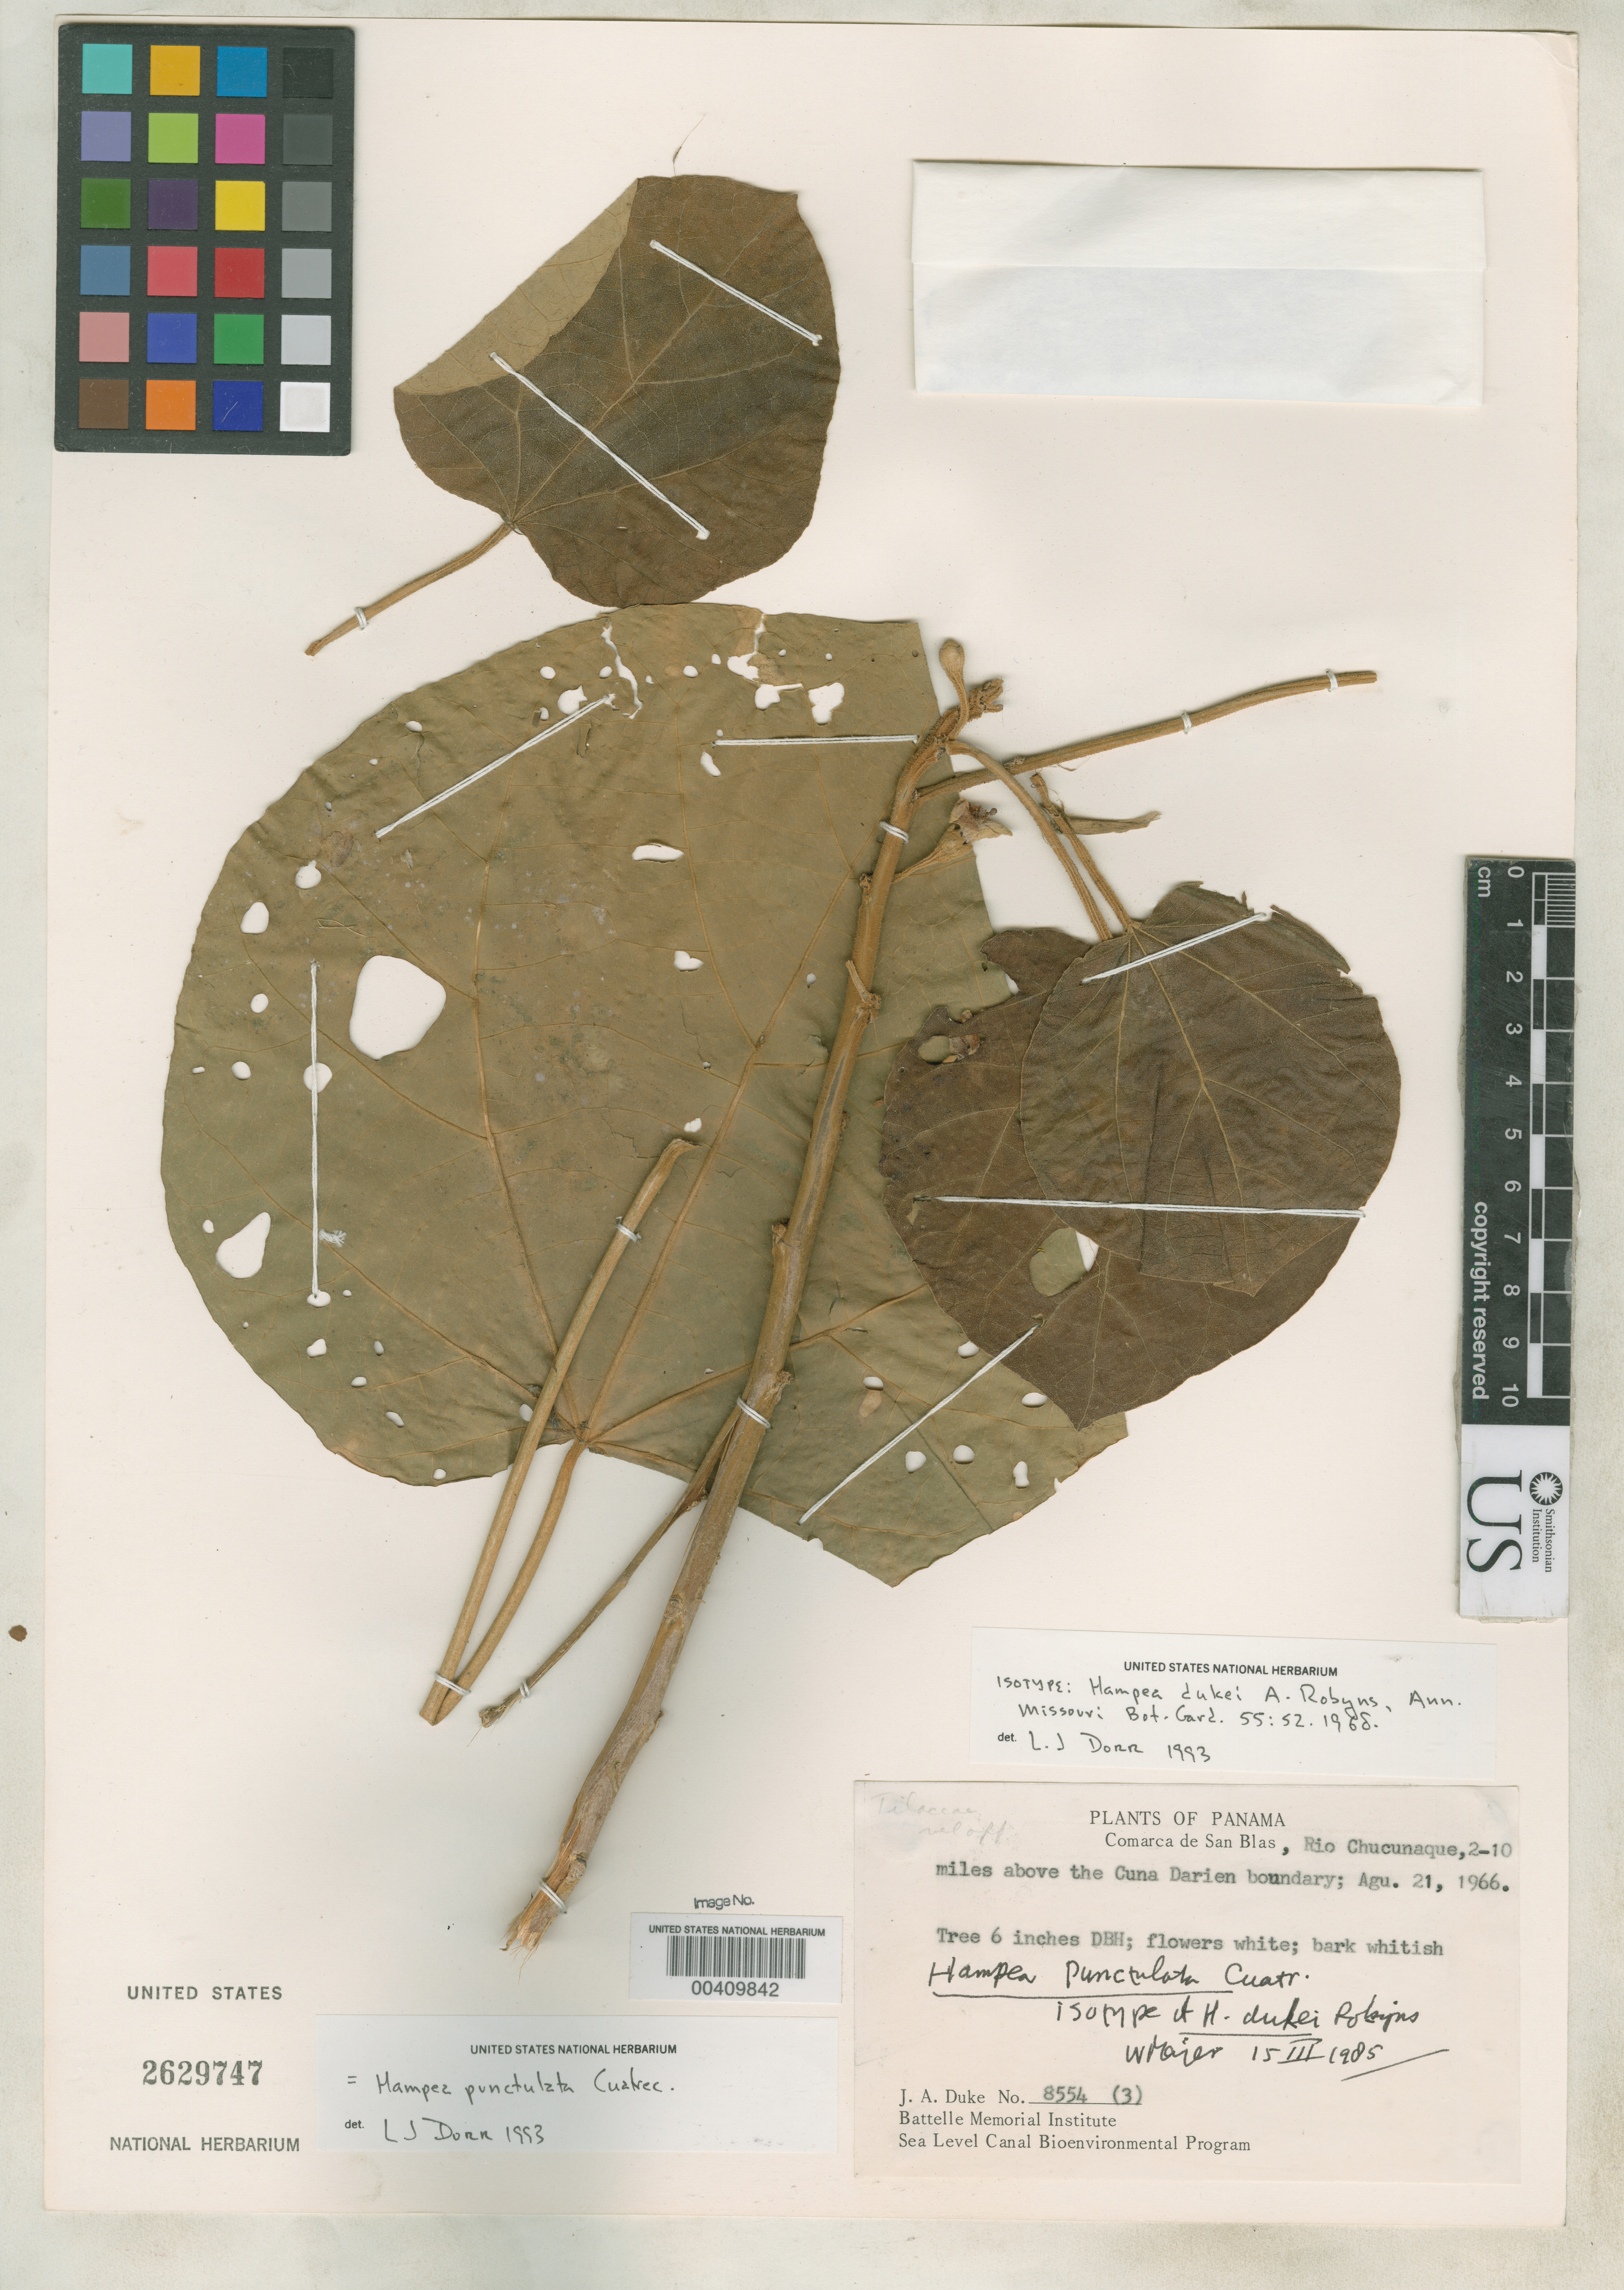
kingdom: Plantae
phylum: Tracheophyta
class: Magnoliopsida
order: Malvales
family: Malvaceae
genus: Hampea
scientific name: Hampea dukei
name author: A. Robyns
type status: Isotype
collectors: J. A. Duke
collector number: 8554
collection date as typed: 21 Aug 1966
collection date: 1966-08-21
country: Panama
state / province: Kuna Yala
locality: Rio Chucunaque, 2-10 mi above Cuna, Darien Boundary.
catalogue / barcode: US 2629747